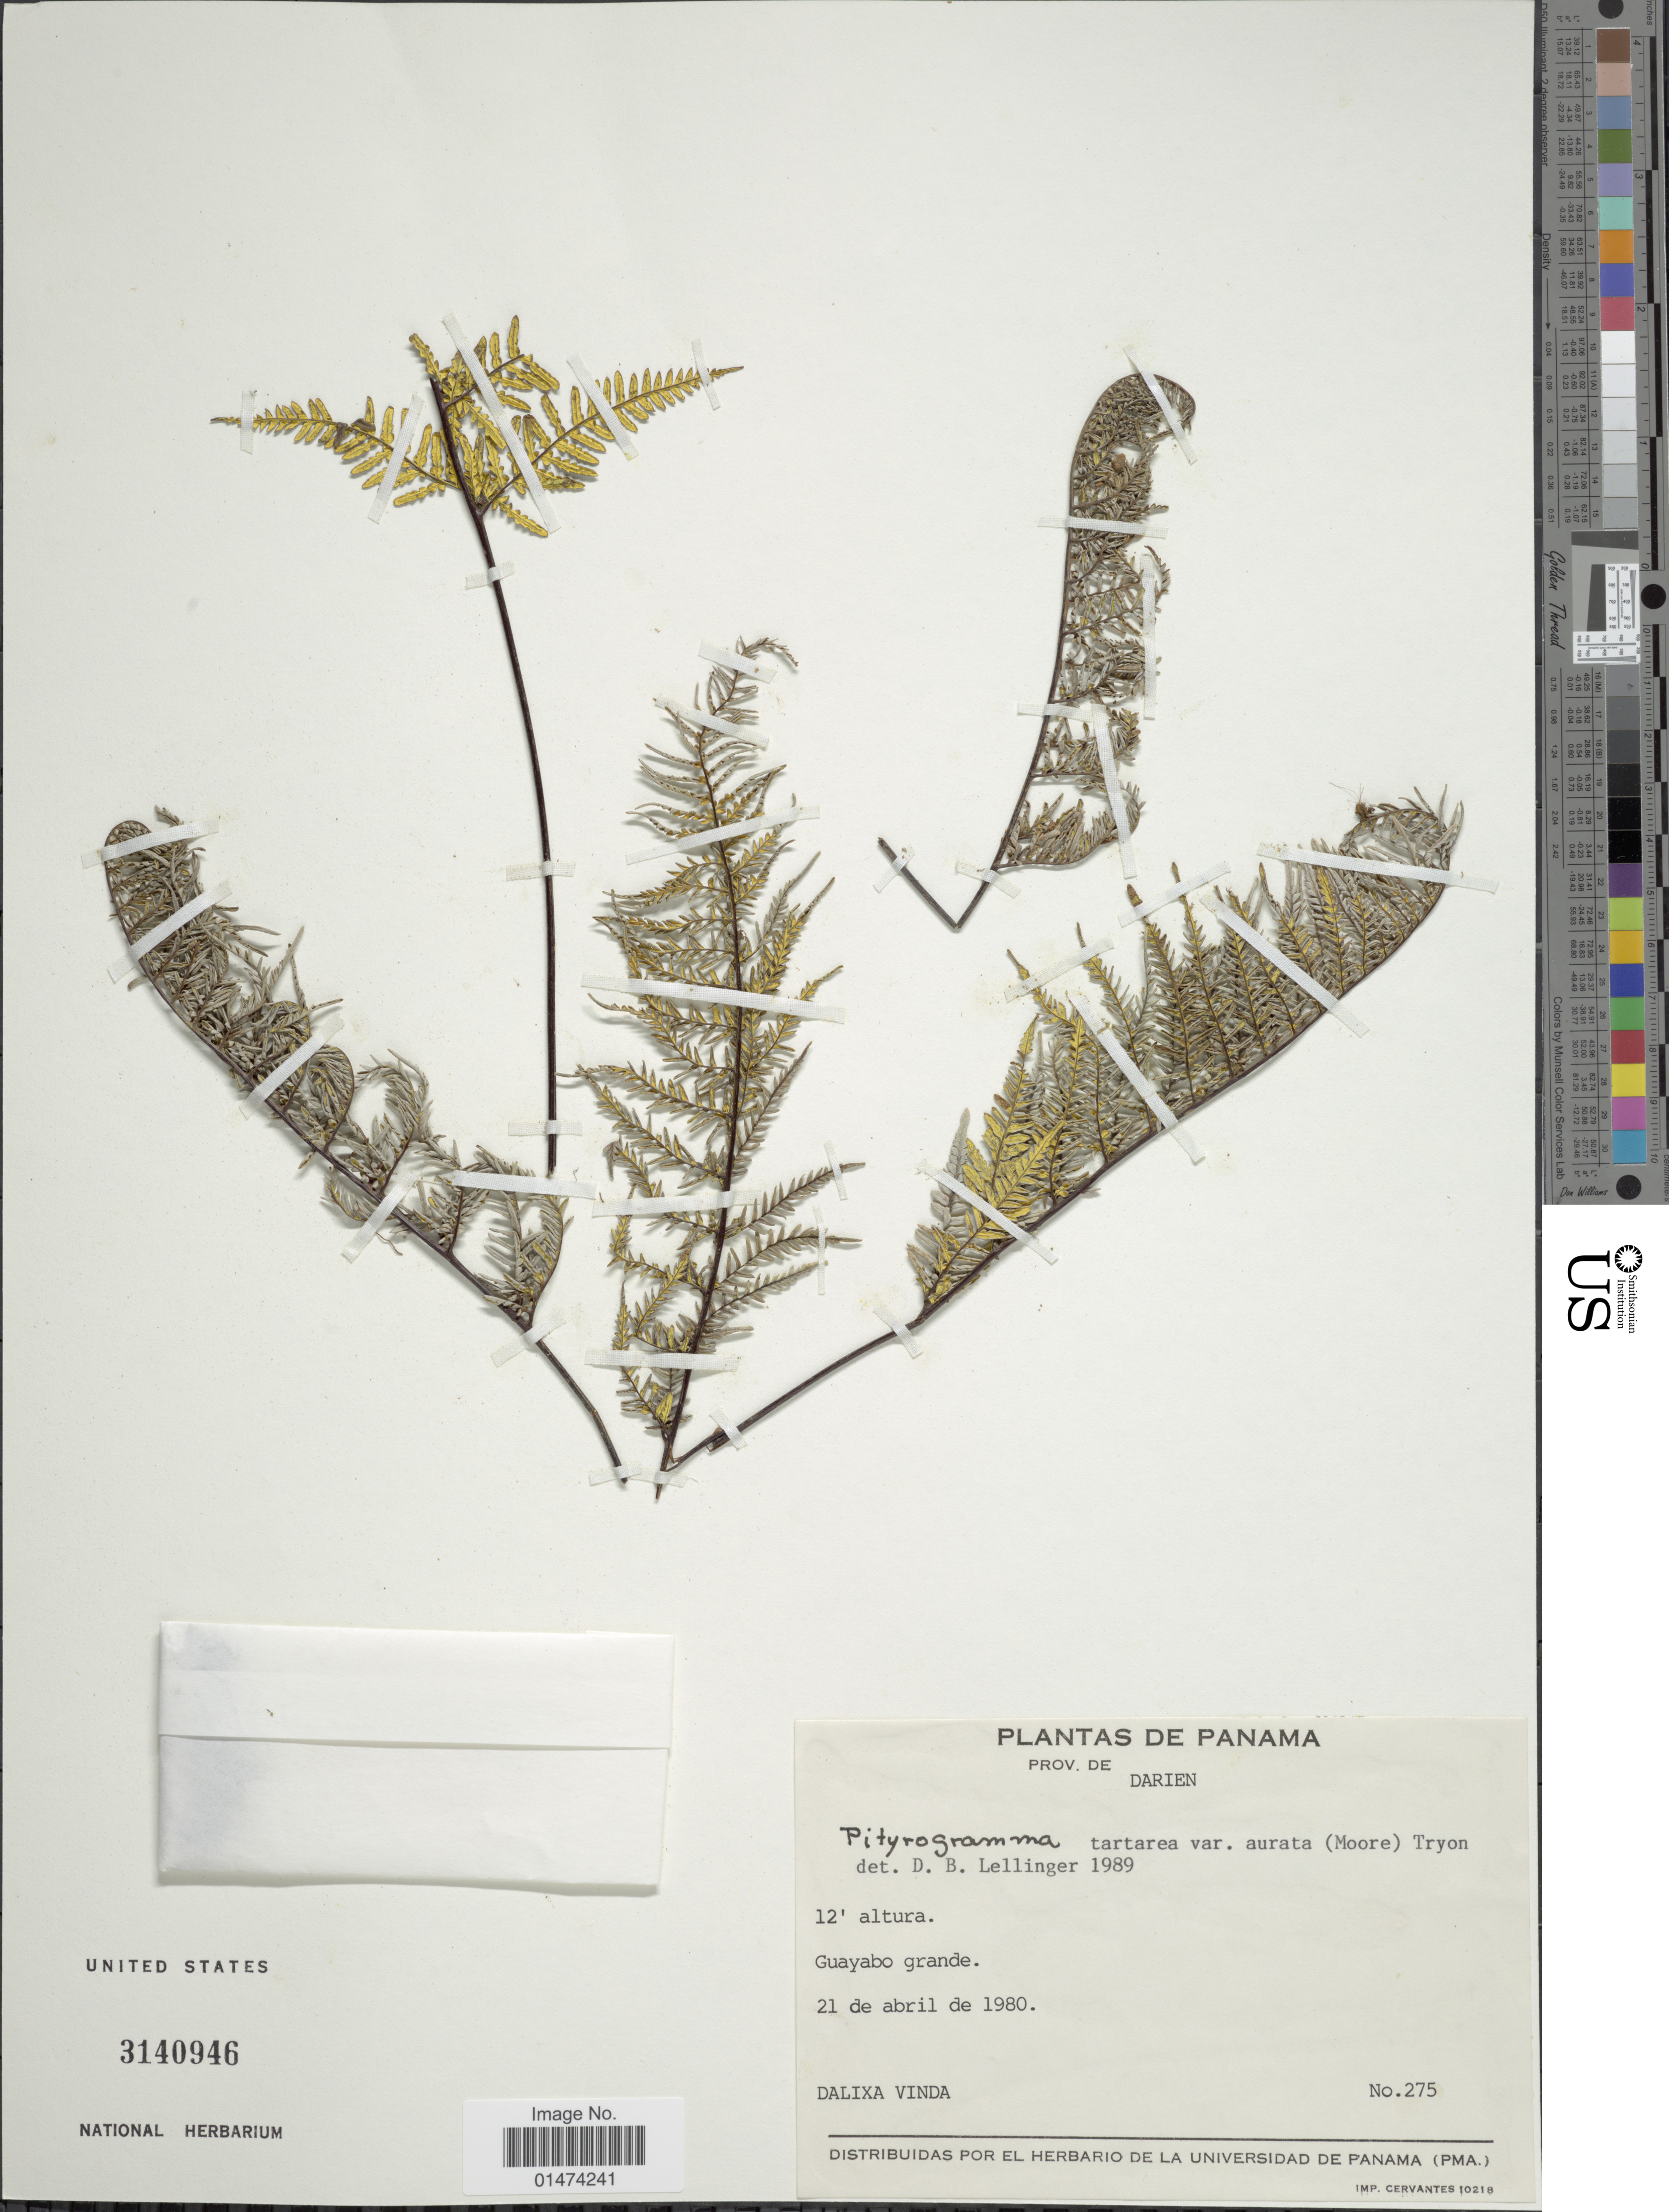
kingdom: Plantae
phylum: Tracheophyta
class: Polypodiopsida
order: Polypodiales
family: Pteridaceae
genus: Pityrogramma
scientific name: Pityrogramma tartarea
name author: (Cav.) Maxon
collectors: D. Vinda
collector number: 275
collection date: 1980-04-21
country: Panama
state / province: Darién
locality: Guayabo grande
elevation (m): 4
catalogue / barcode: US 3140946